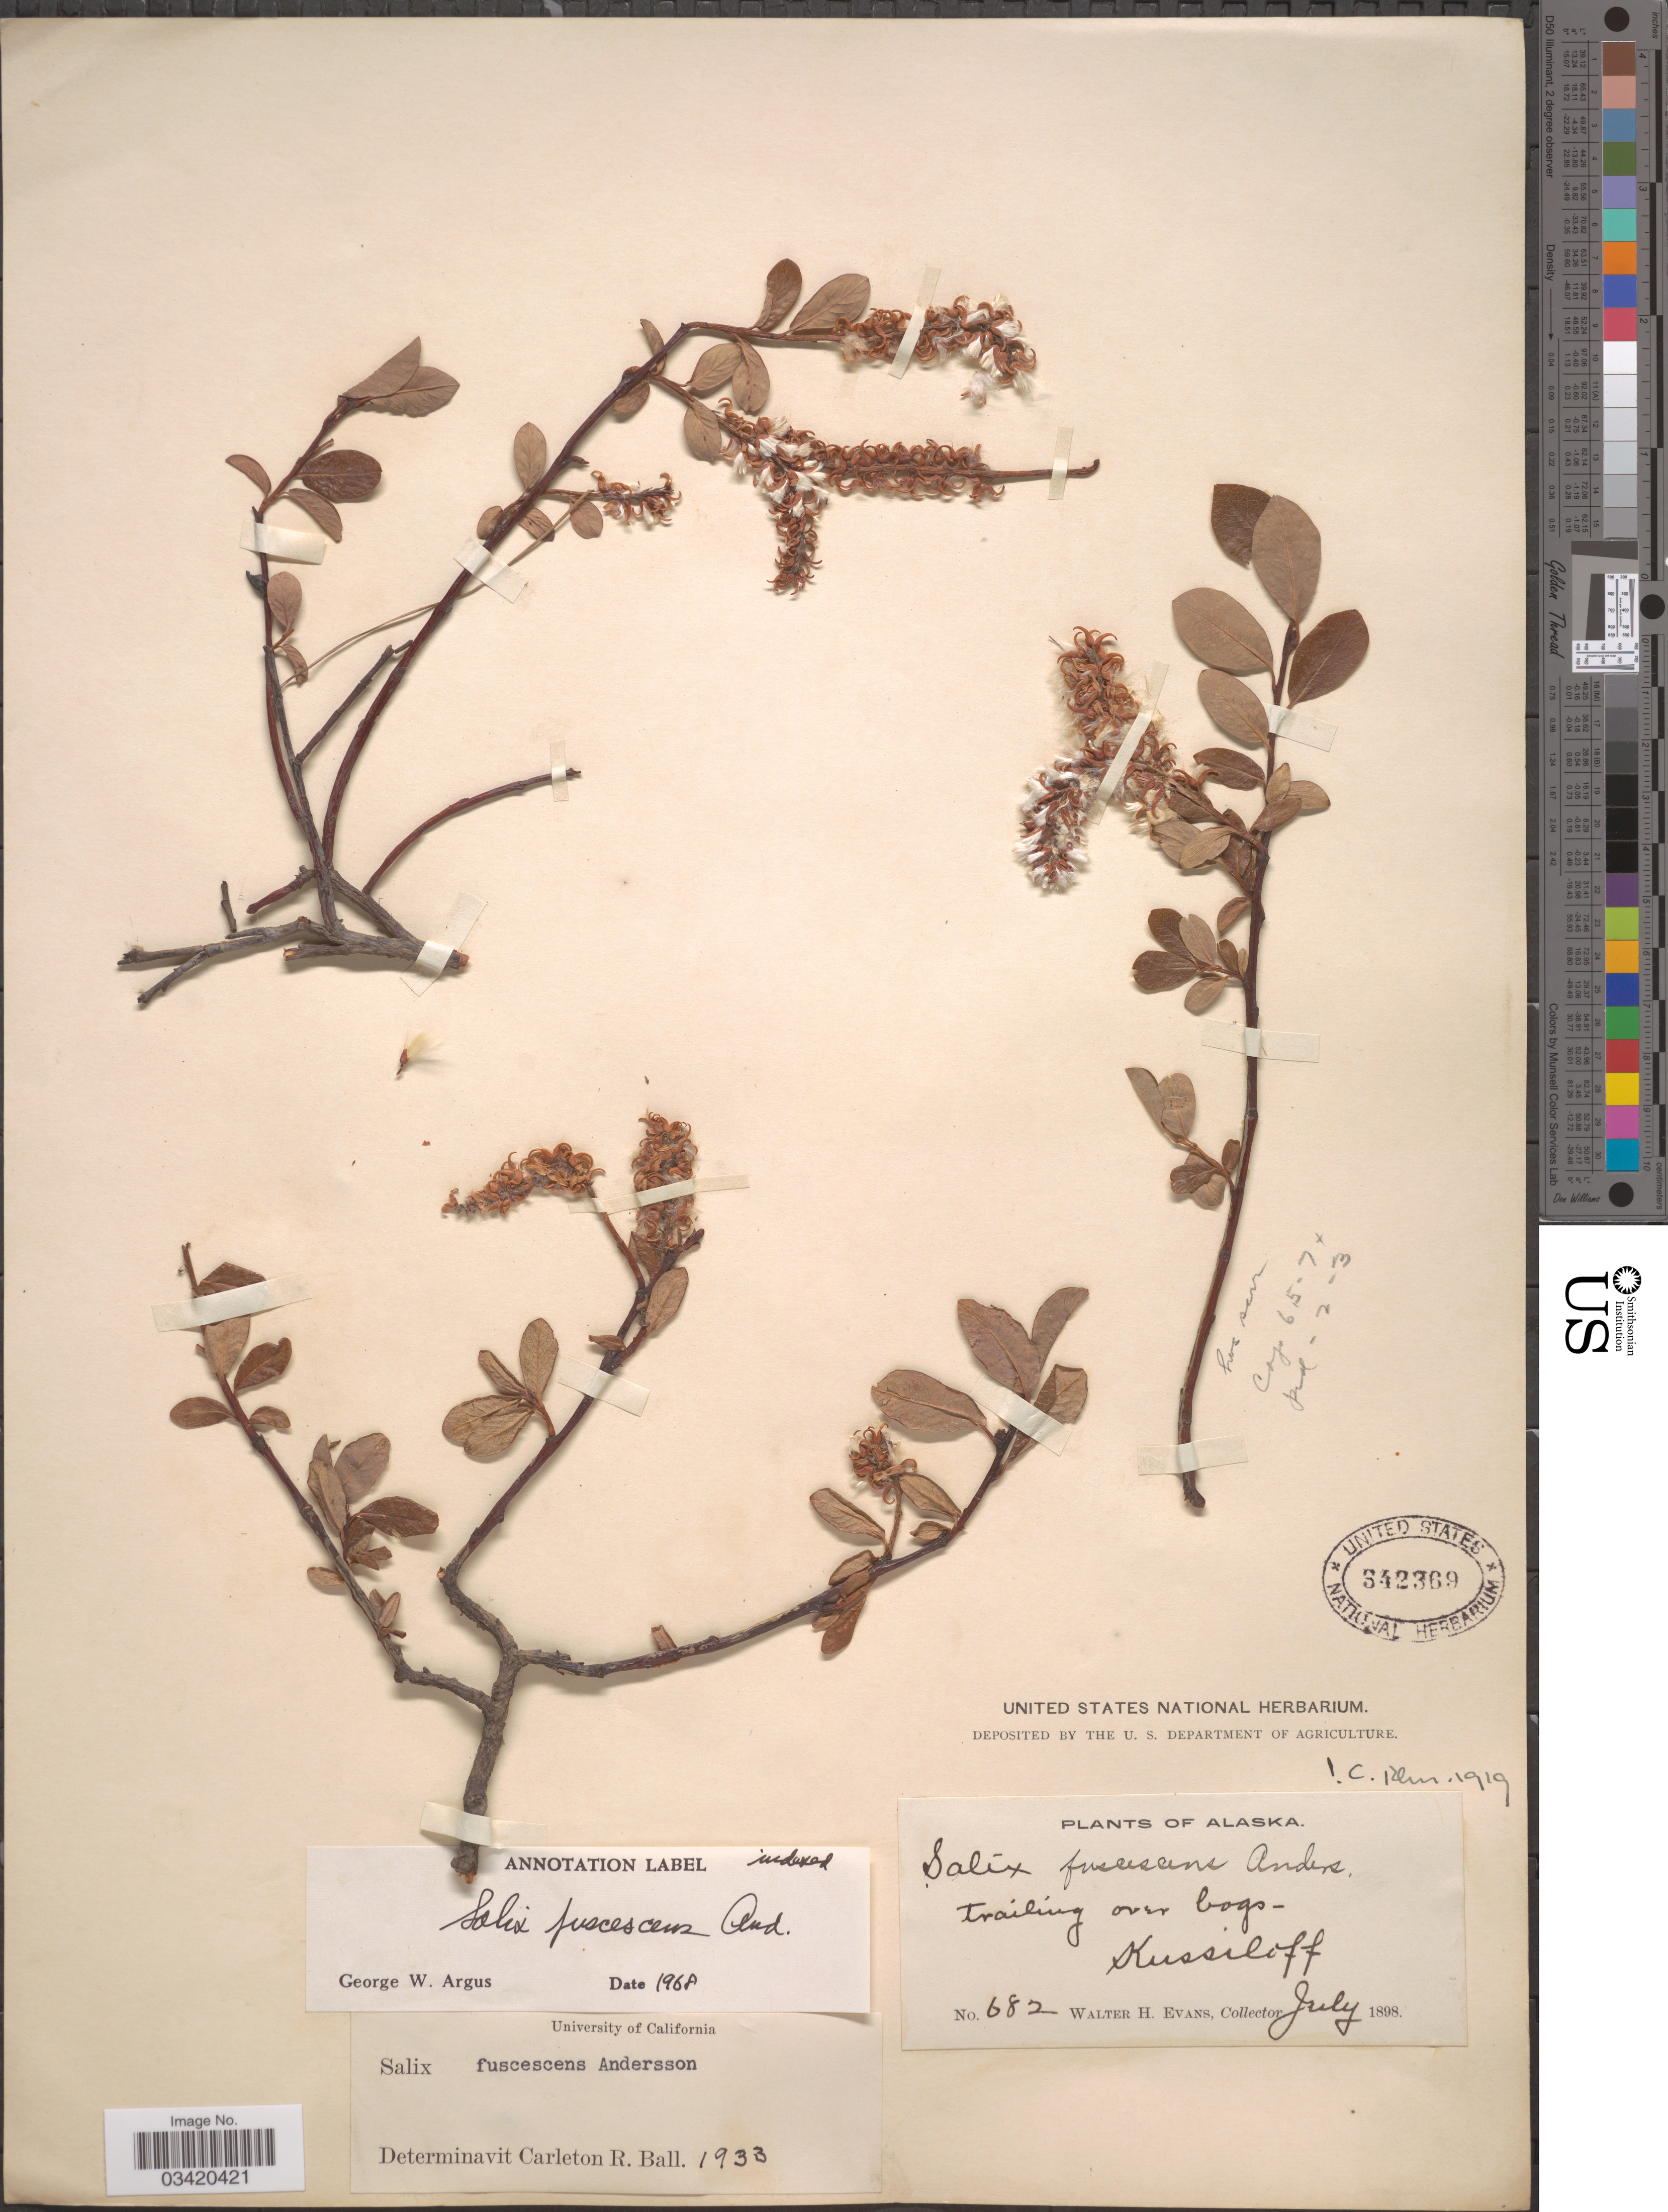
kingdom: Plantae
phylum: Tracheophyta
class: Magnoliopsida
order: Malpighiales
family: Salicaceae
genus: Salix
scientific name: Salix fuscescens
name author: Andersson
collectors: W. H. Evans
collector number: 682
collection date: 1898-07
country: United States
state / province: Alaska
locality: Trailing over bogs-Kussiloff.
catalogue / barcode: US 342369